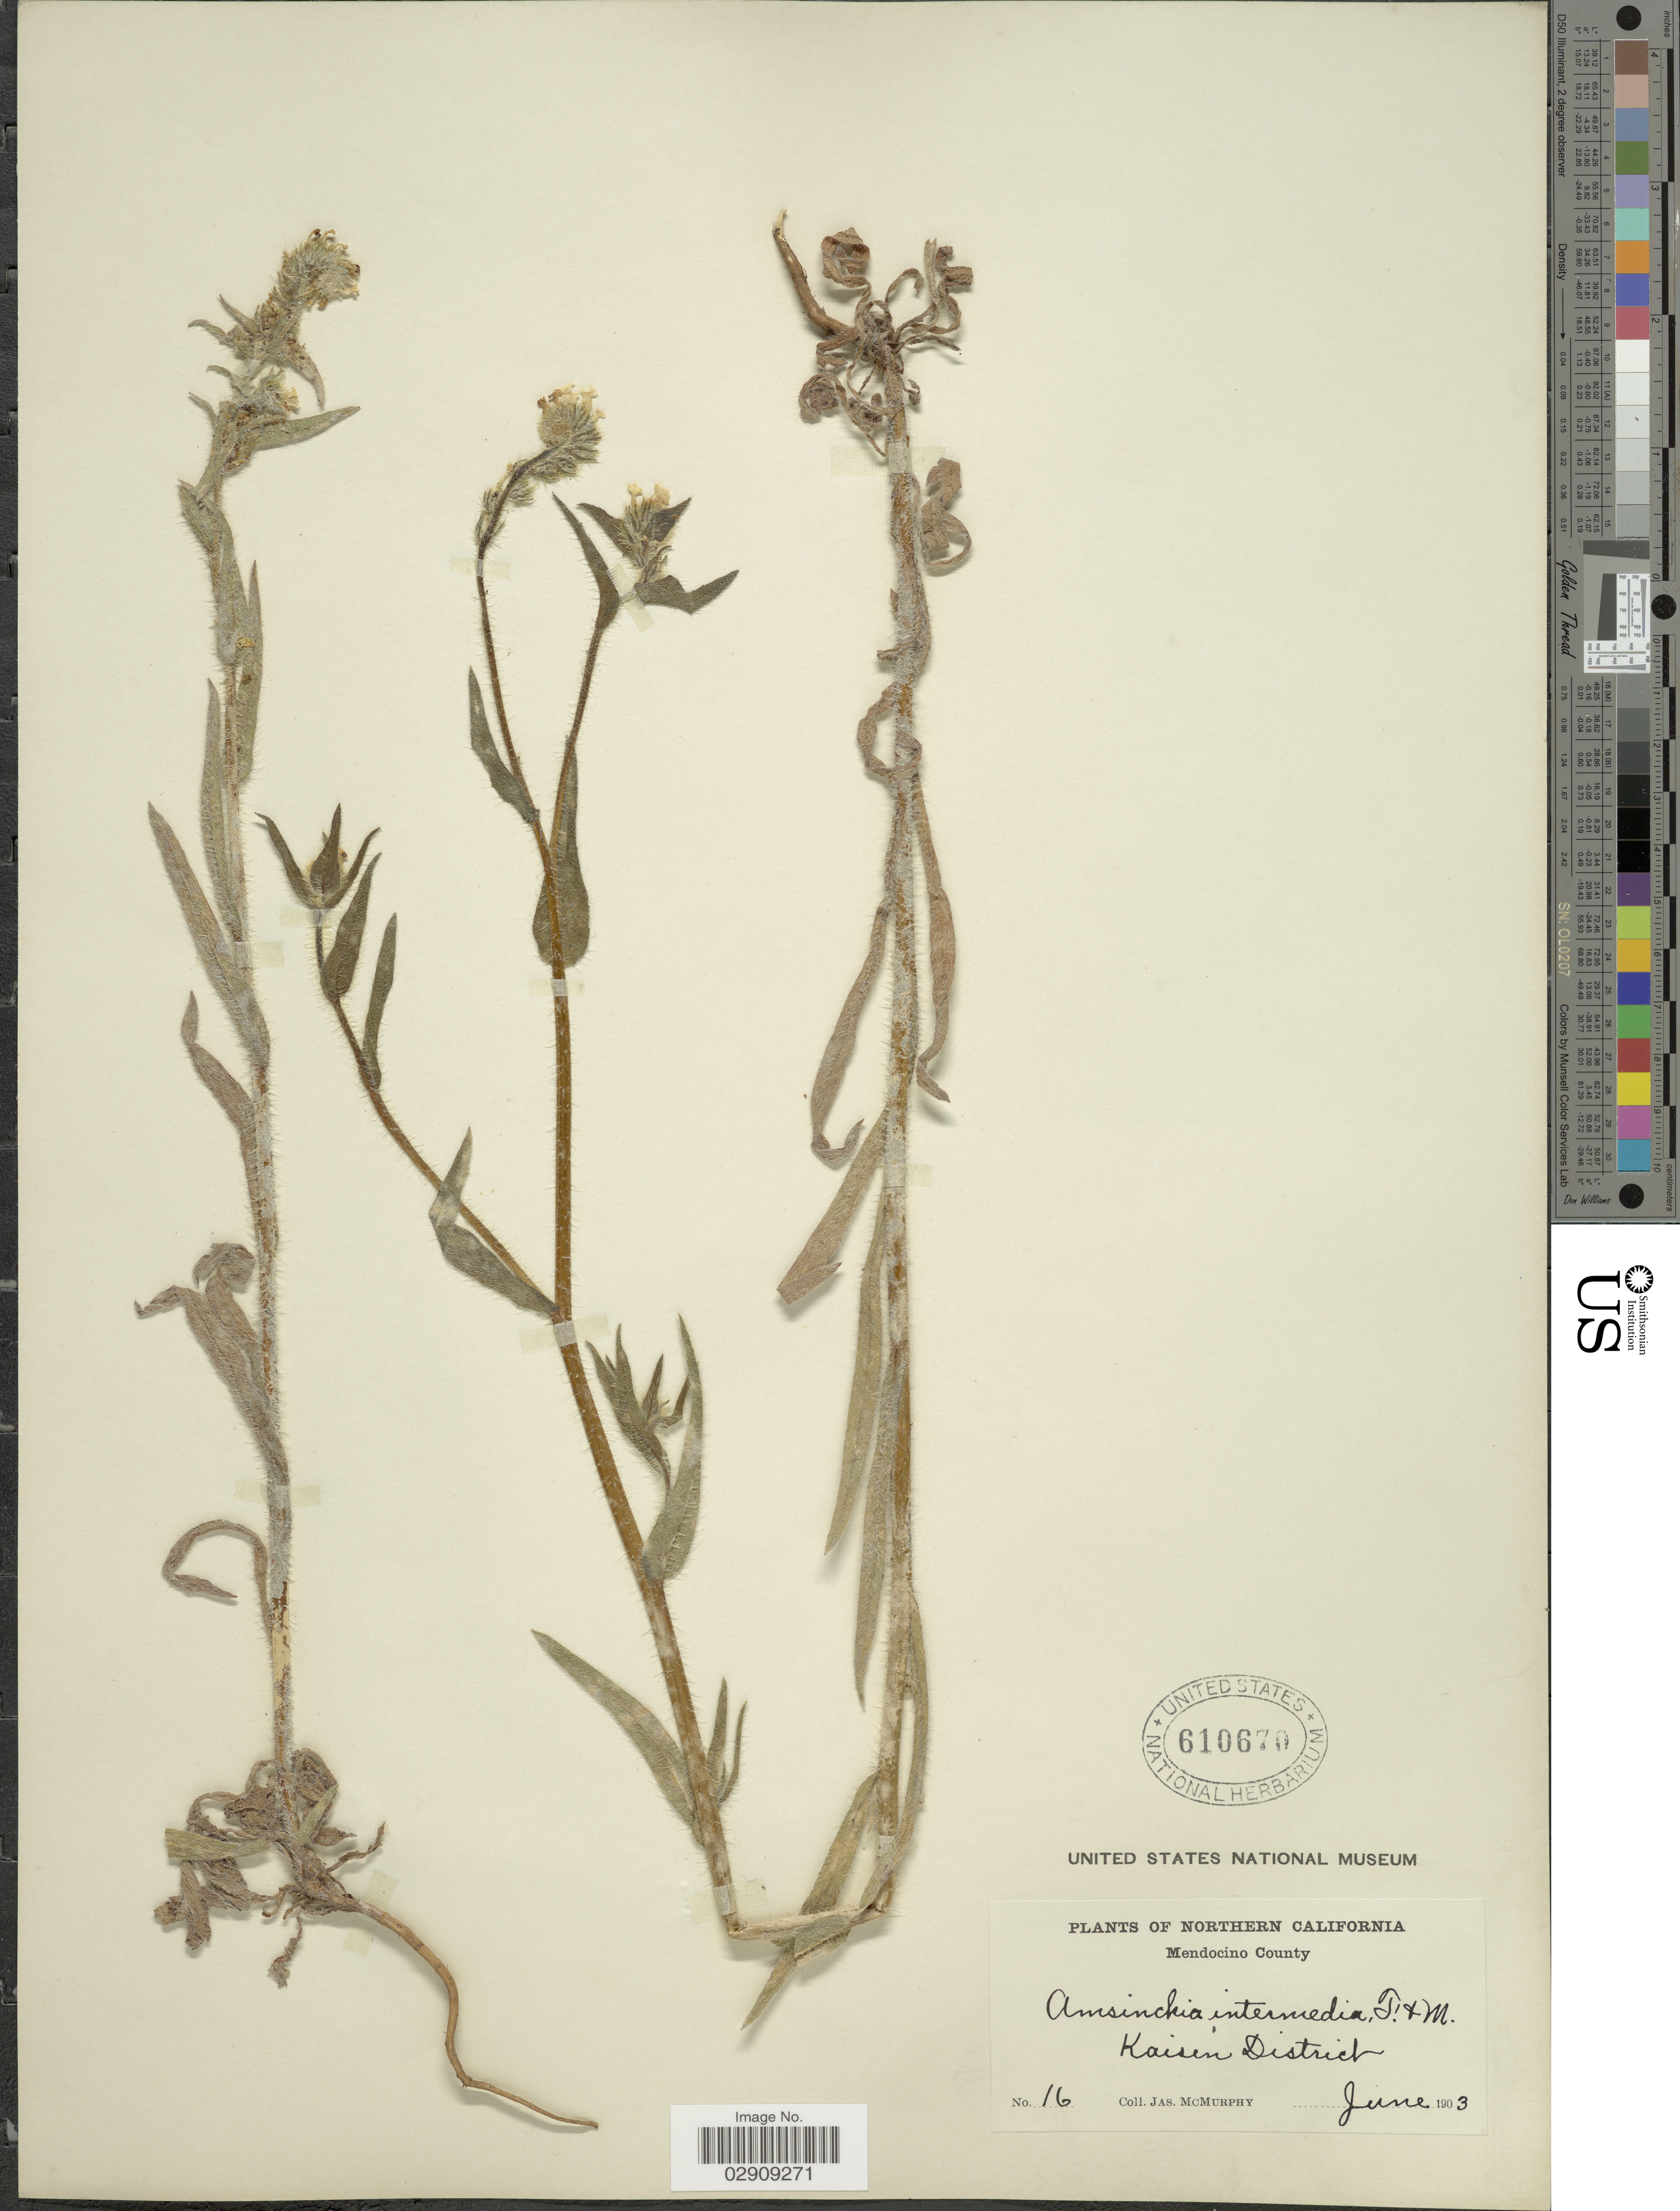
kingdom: Plantae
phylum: Tracheophyta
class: Magnoliopsida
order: Boraginales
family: Boraginaceae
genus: Amsinckia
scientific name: Amsinckia menziesii var. intermedia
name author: (Fisch. & C.A. Mey.) Ganders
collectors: J. McMurphy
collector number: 16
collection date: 1903-06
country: United States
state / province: California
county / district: Mendocino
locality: Northern California. Mendocino County. Kaisin District.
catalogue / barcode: US 610670